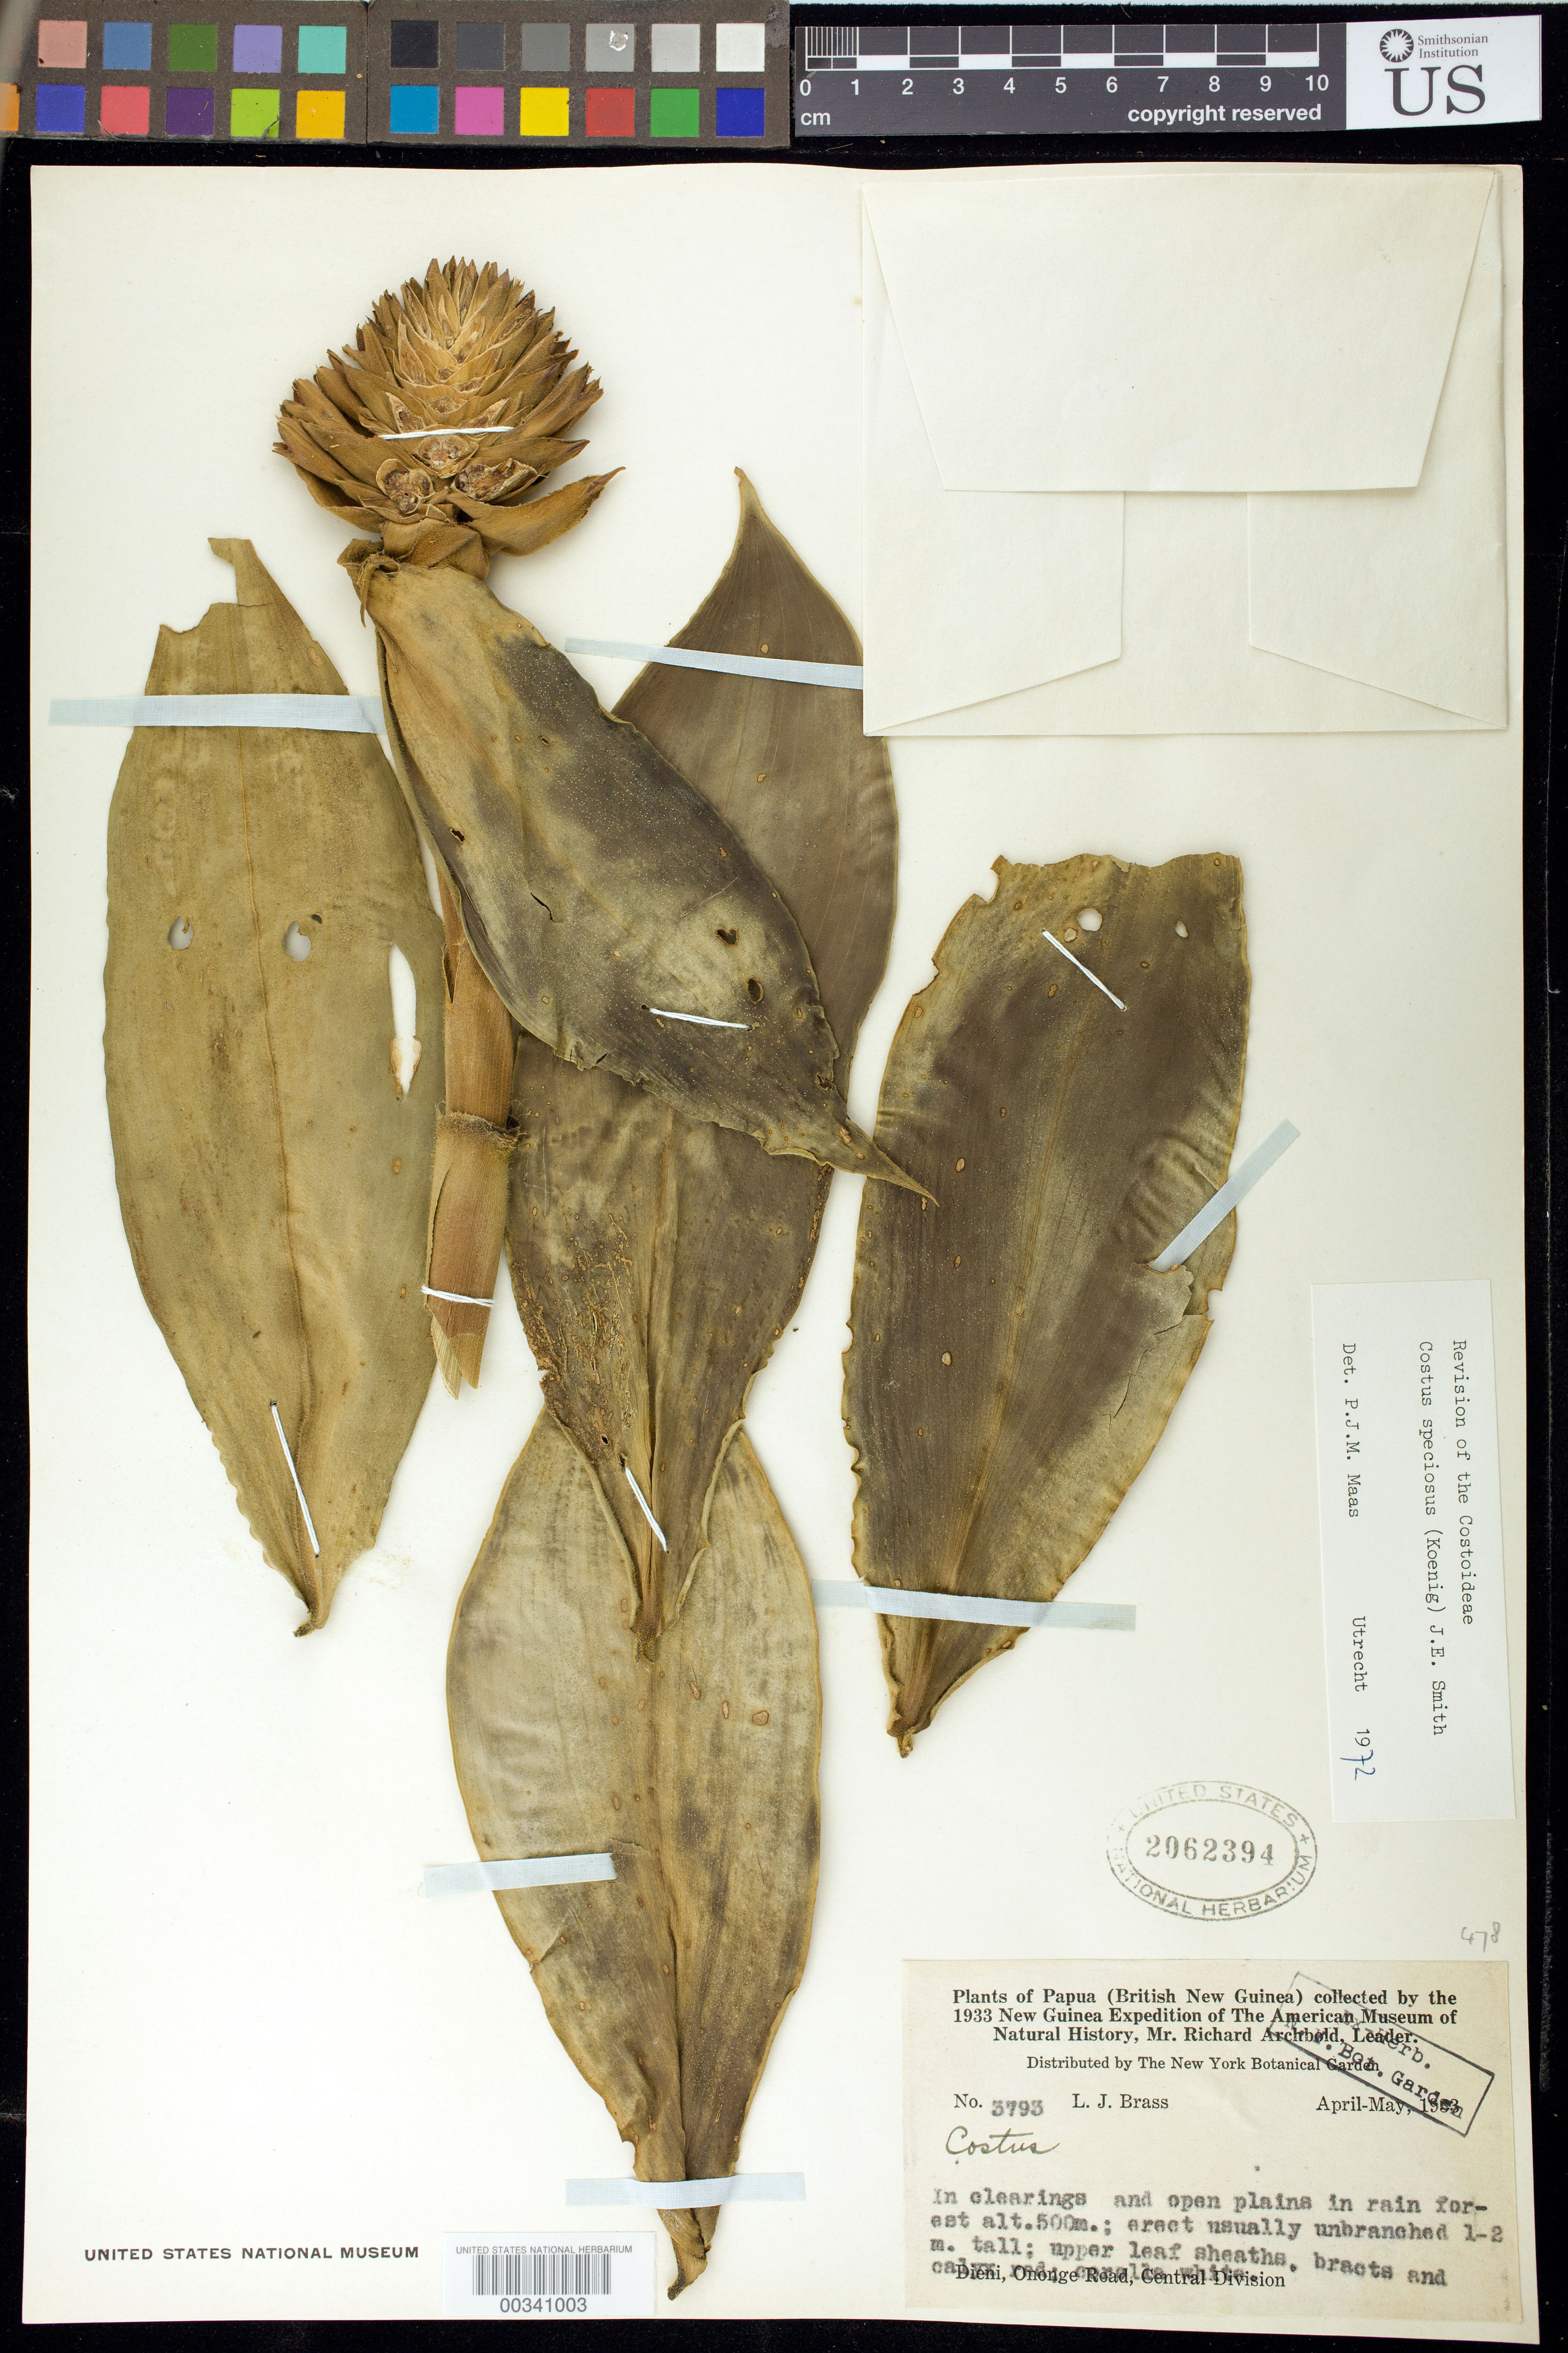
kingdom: Plantae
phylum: Tracheophyta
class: Liliopsida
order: Zingiberales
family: Costaceae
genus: Hellenia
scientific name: Hellenia speciosa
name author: (J. Koenig) S.R. Dutta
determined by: Wagner, W. L., (BOT), Smithsonian Institution - National Museum of Natural History (UNITED STATES)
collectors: L. J. Brass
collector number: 3793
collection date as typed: Apr 1933 to -- May 1933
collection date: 1933-04/1933-05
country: Papua New Guinea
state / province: Central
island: New Guinea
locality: Dieni, ononge road, central division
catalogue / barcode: US 2062394